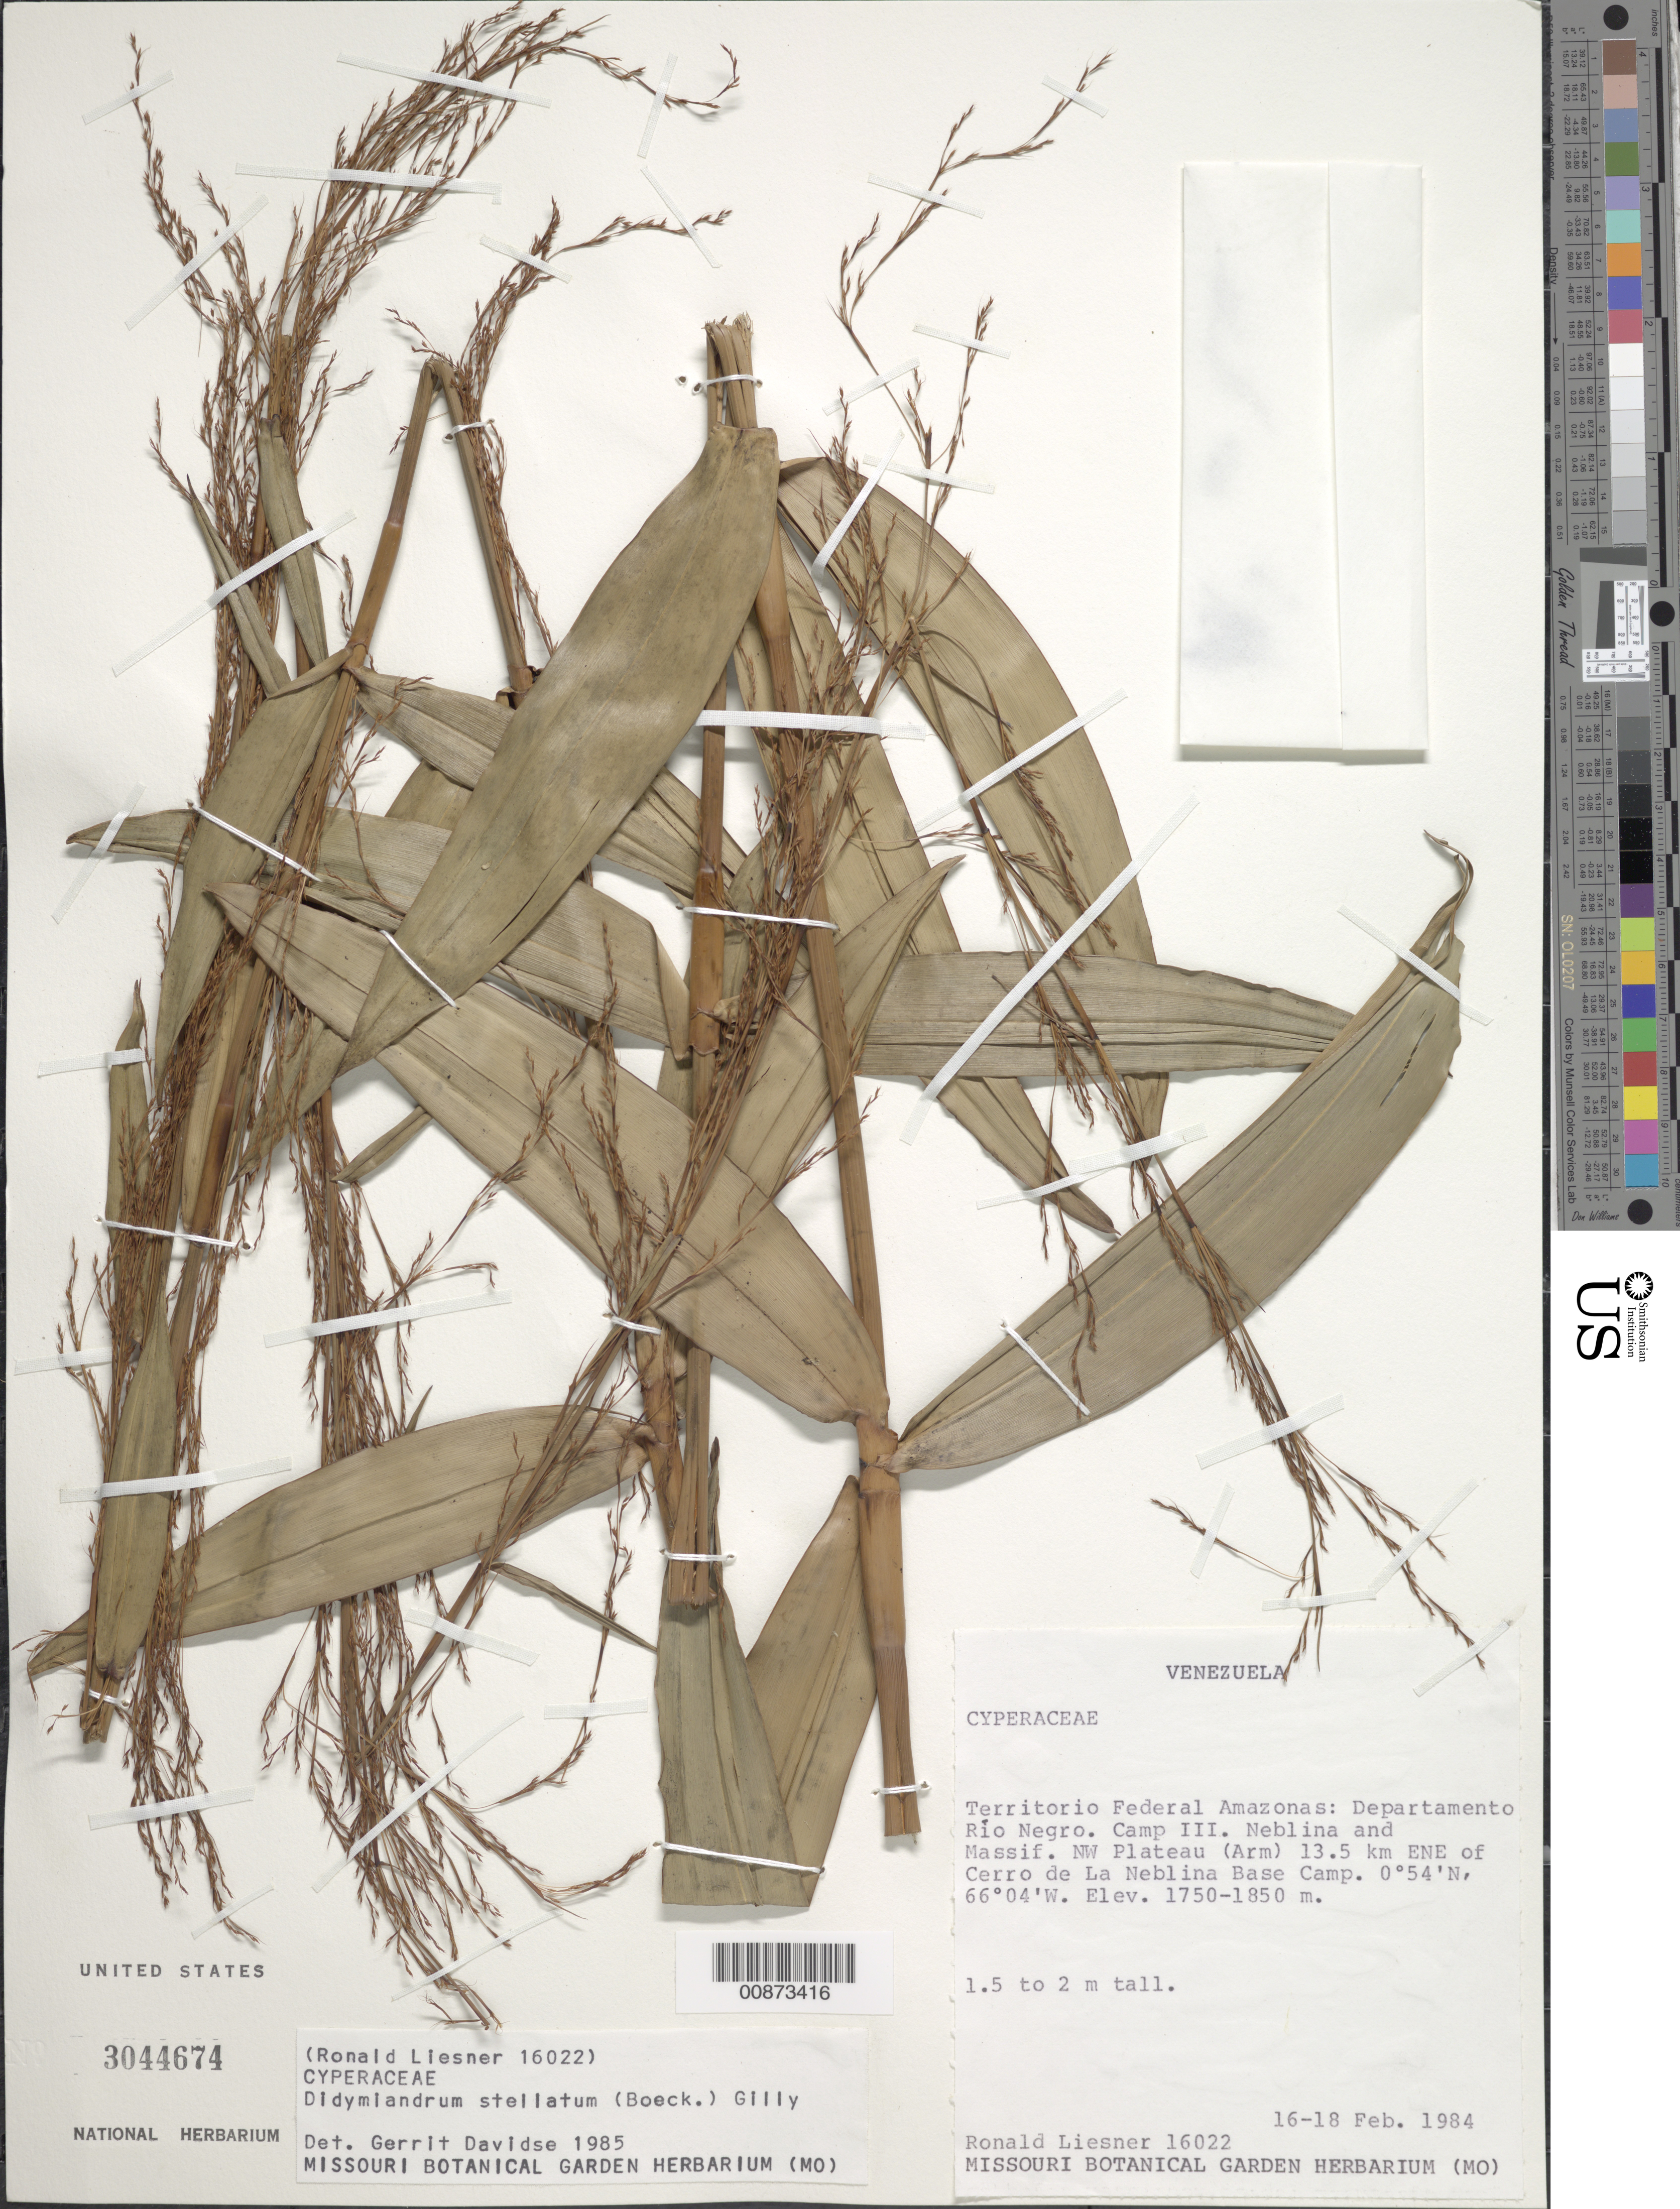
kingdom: Plantae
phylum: Tracheophyta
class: Liliopsida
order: Poales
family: Cyperaceae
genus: Didymiandrum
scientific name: Didymiandrum stellatum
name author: (Boeckeler) Gilly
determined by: Davidse, Gerrit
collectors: R. L. Liesner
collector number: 16022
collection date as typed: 16-Feb-84 to 18-Feb-84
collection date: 1984-02-16/1984-02-18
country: Venezuela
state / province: Amazonas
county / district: Río Negro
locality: Cerro de La Neblina Base Camp, Camp III, Neblina & Massif, NW Plateau, 13.5 km ENE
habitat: Plateau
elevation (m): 1750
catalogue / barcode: US 3044674